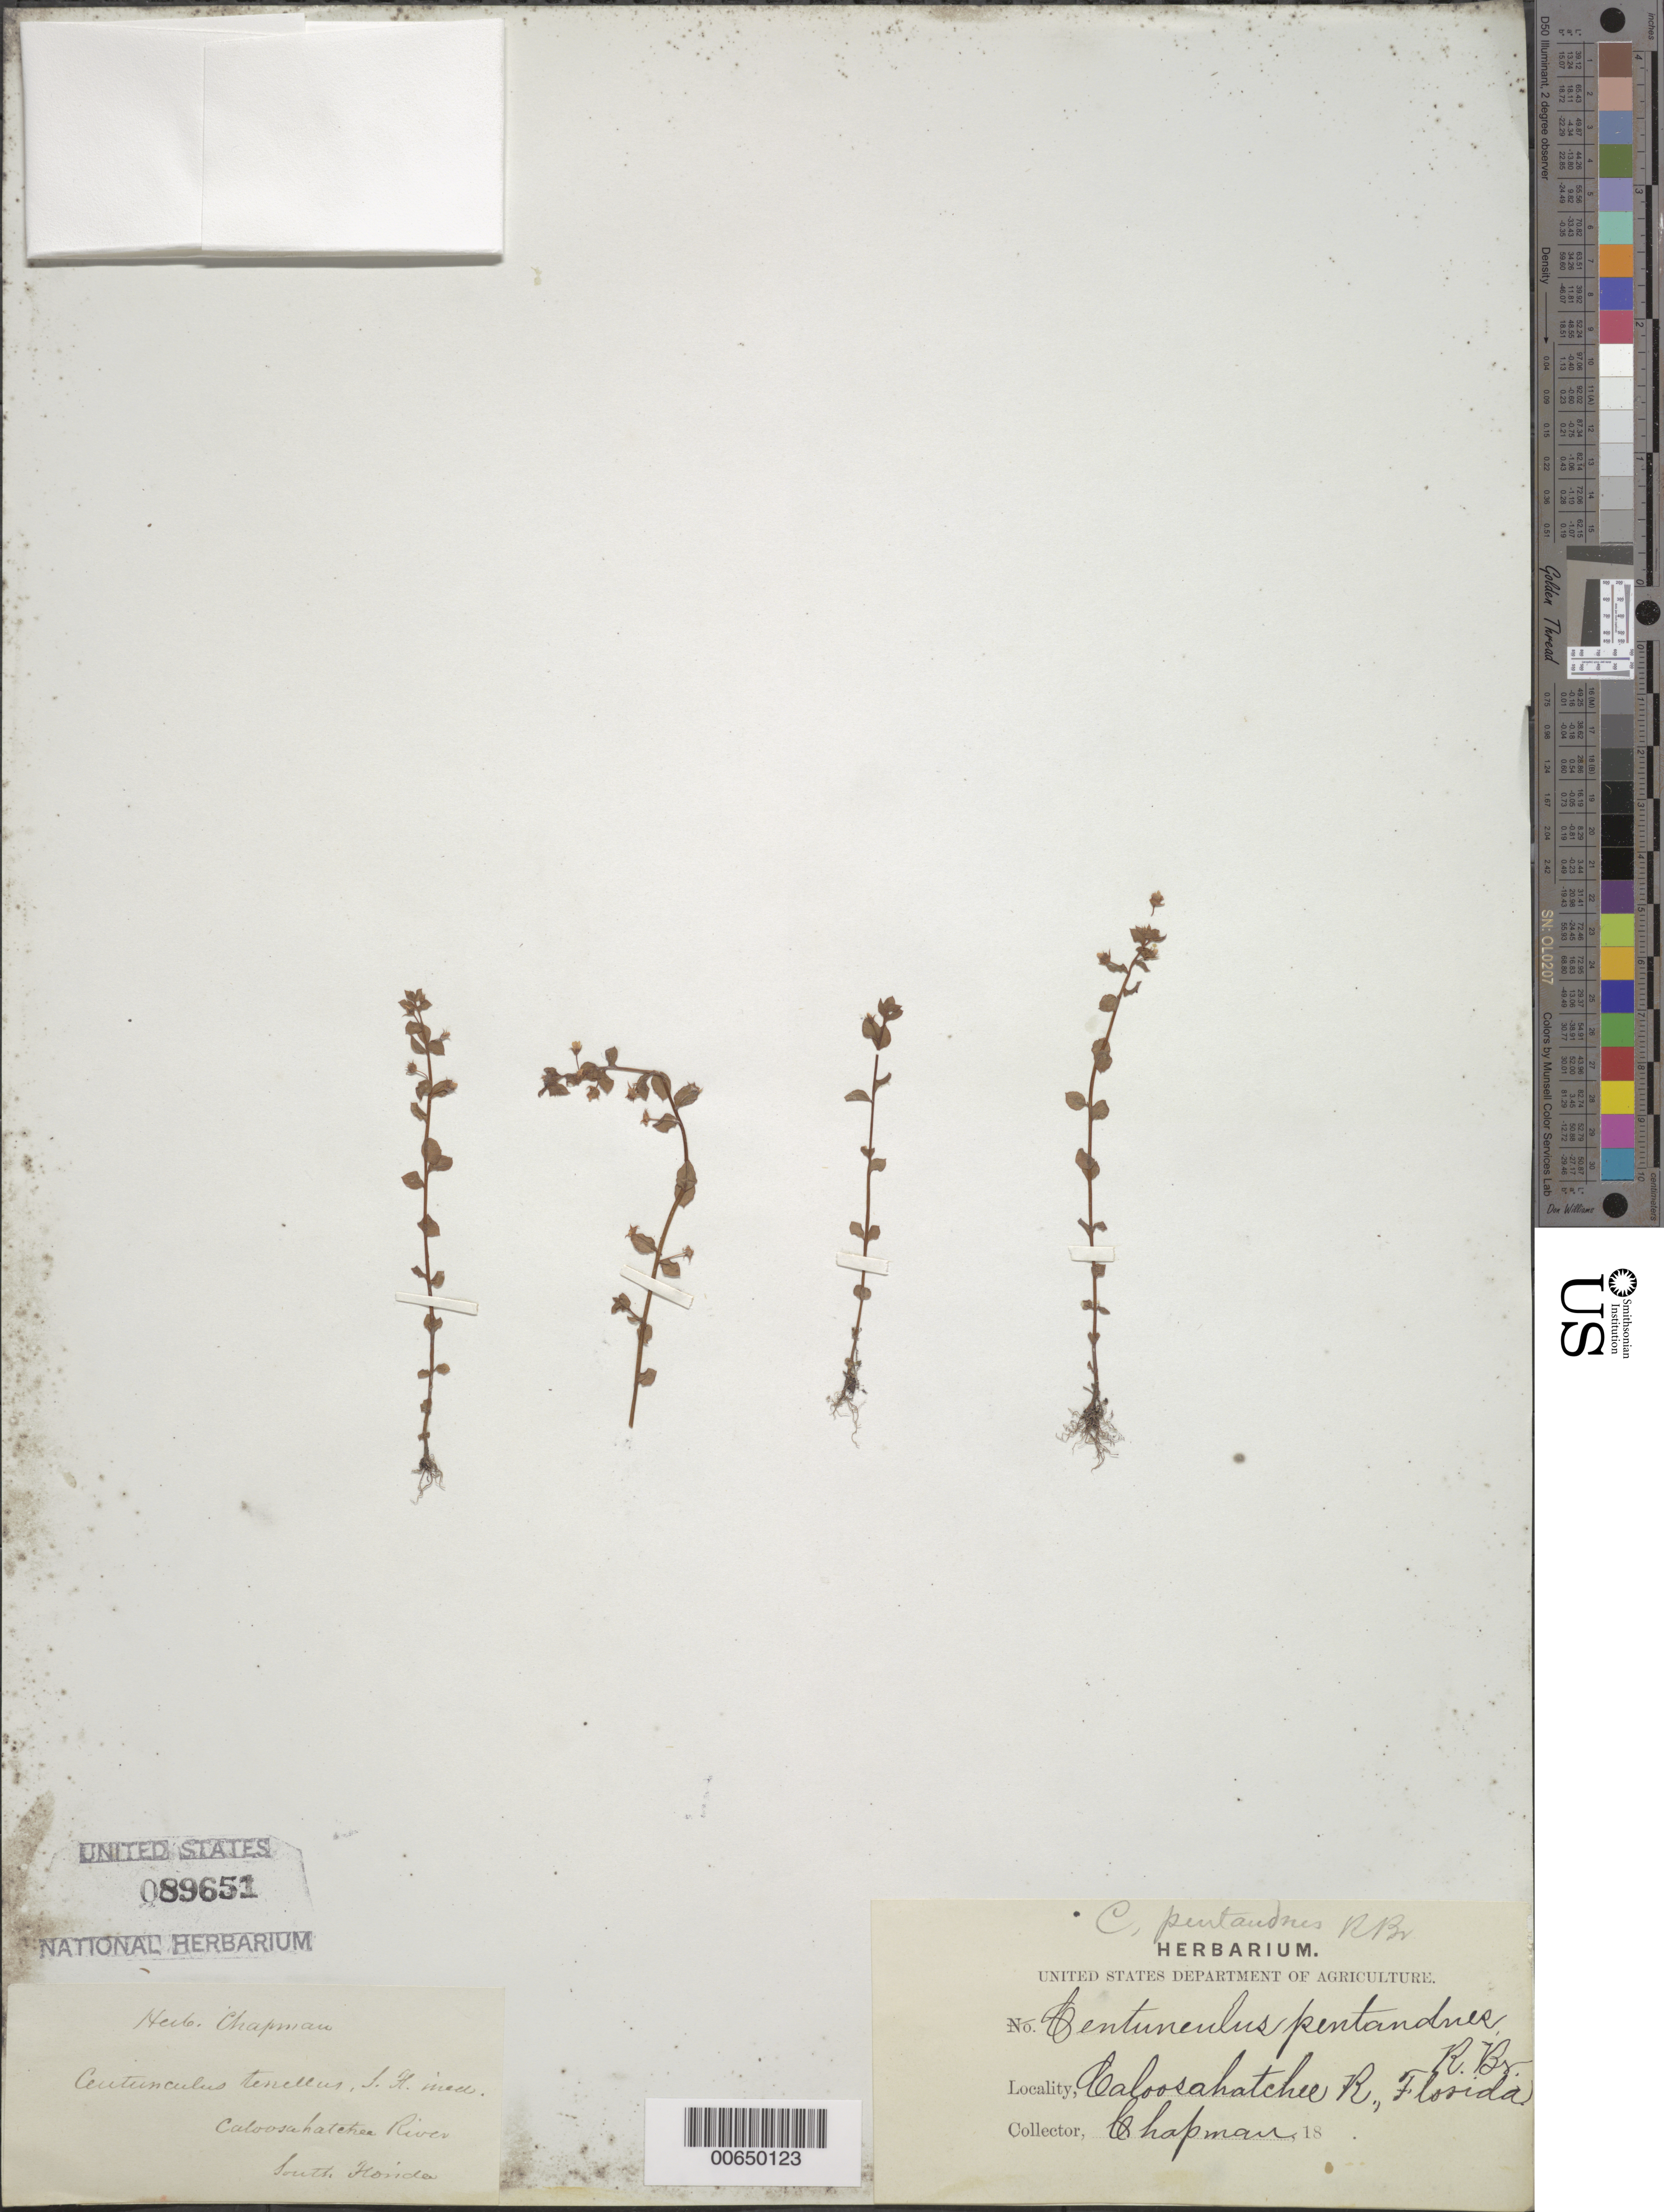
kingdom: Plantae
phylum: Tracheophyta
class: Magnoliopsida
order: Ericales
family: Primulaceae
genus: Anagallis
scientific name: Anagallis minima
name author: (L.) E.H.L. Krause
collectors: A. W. Chapman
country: United States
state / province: Florida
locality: In Caloosahatchee River.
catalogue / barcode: US 89651